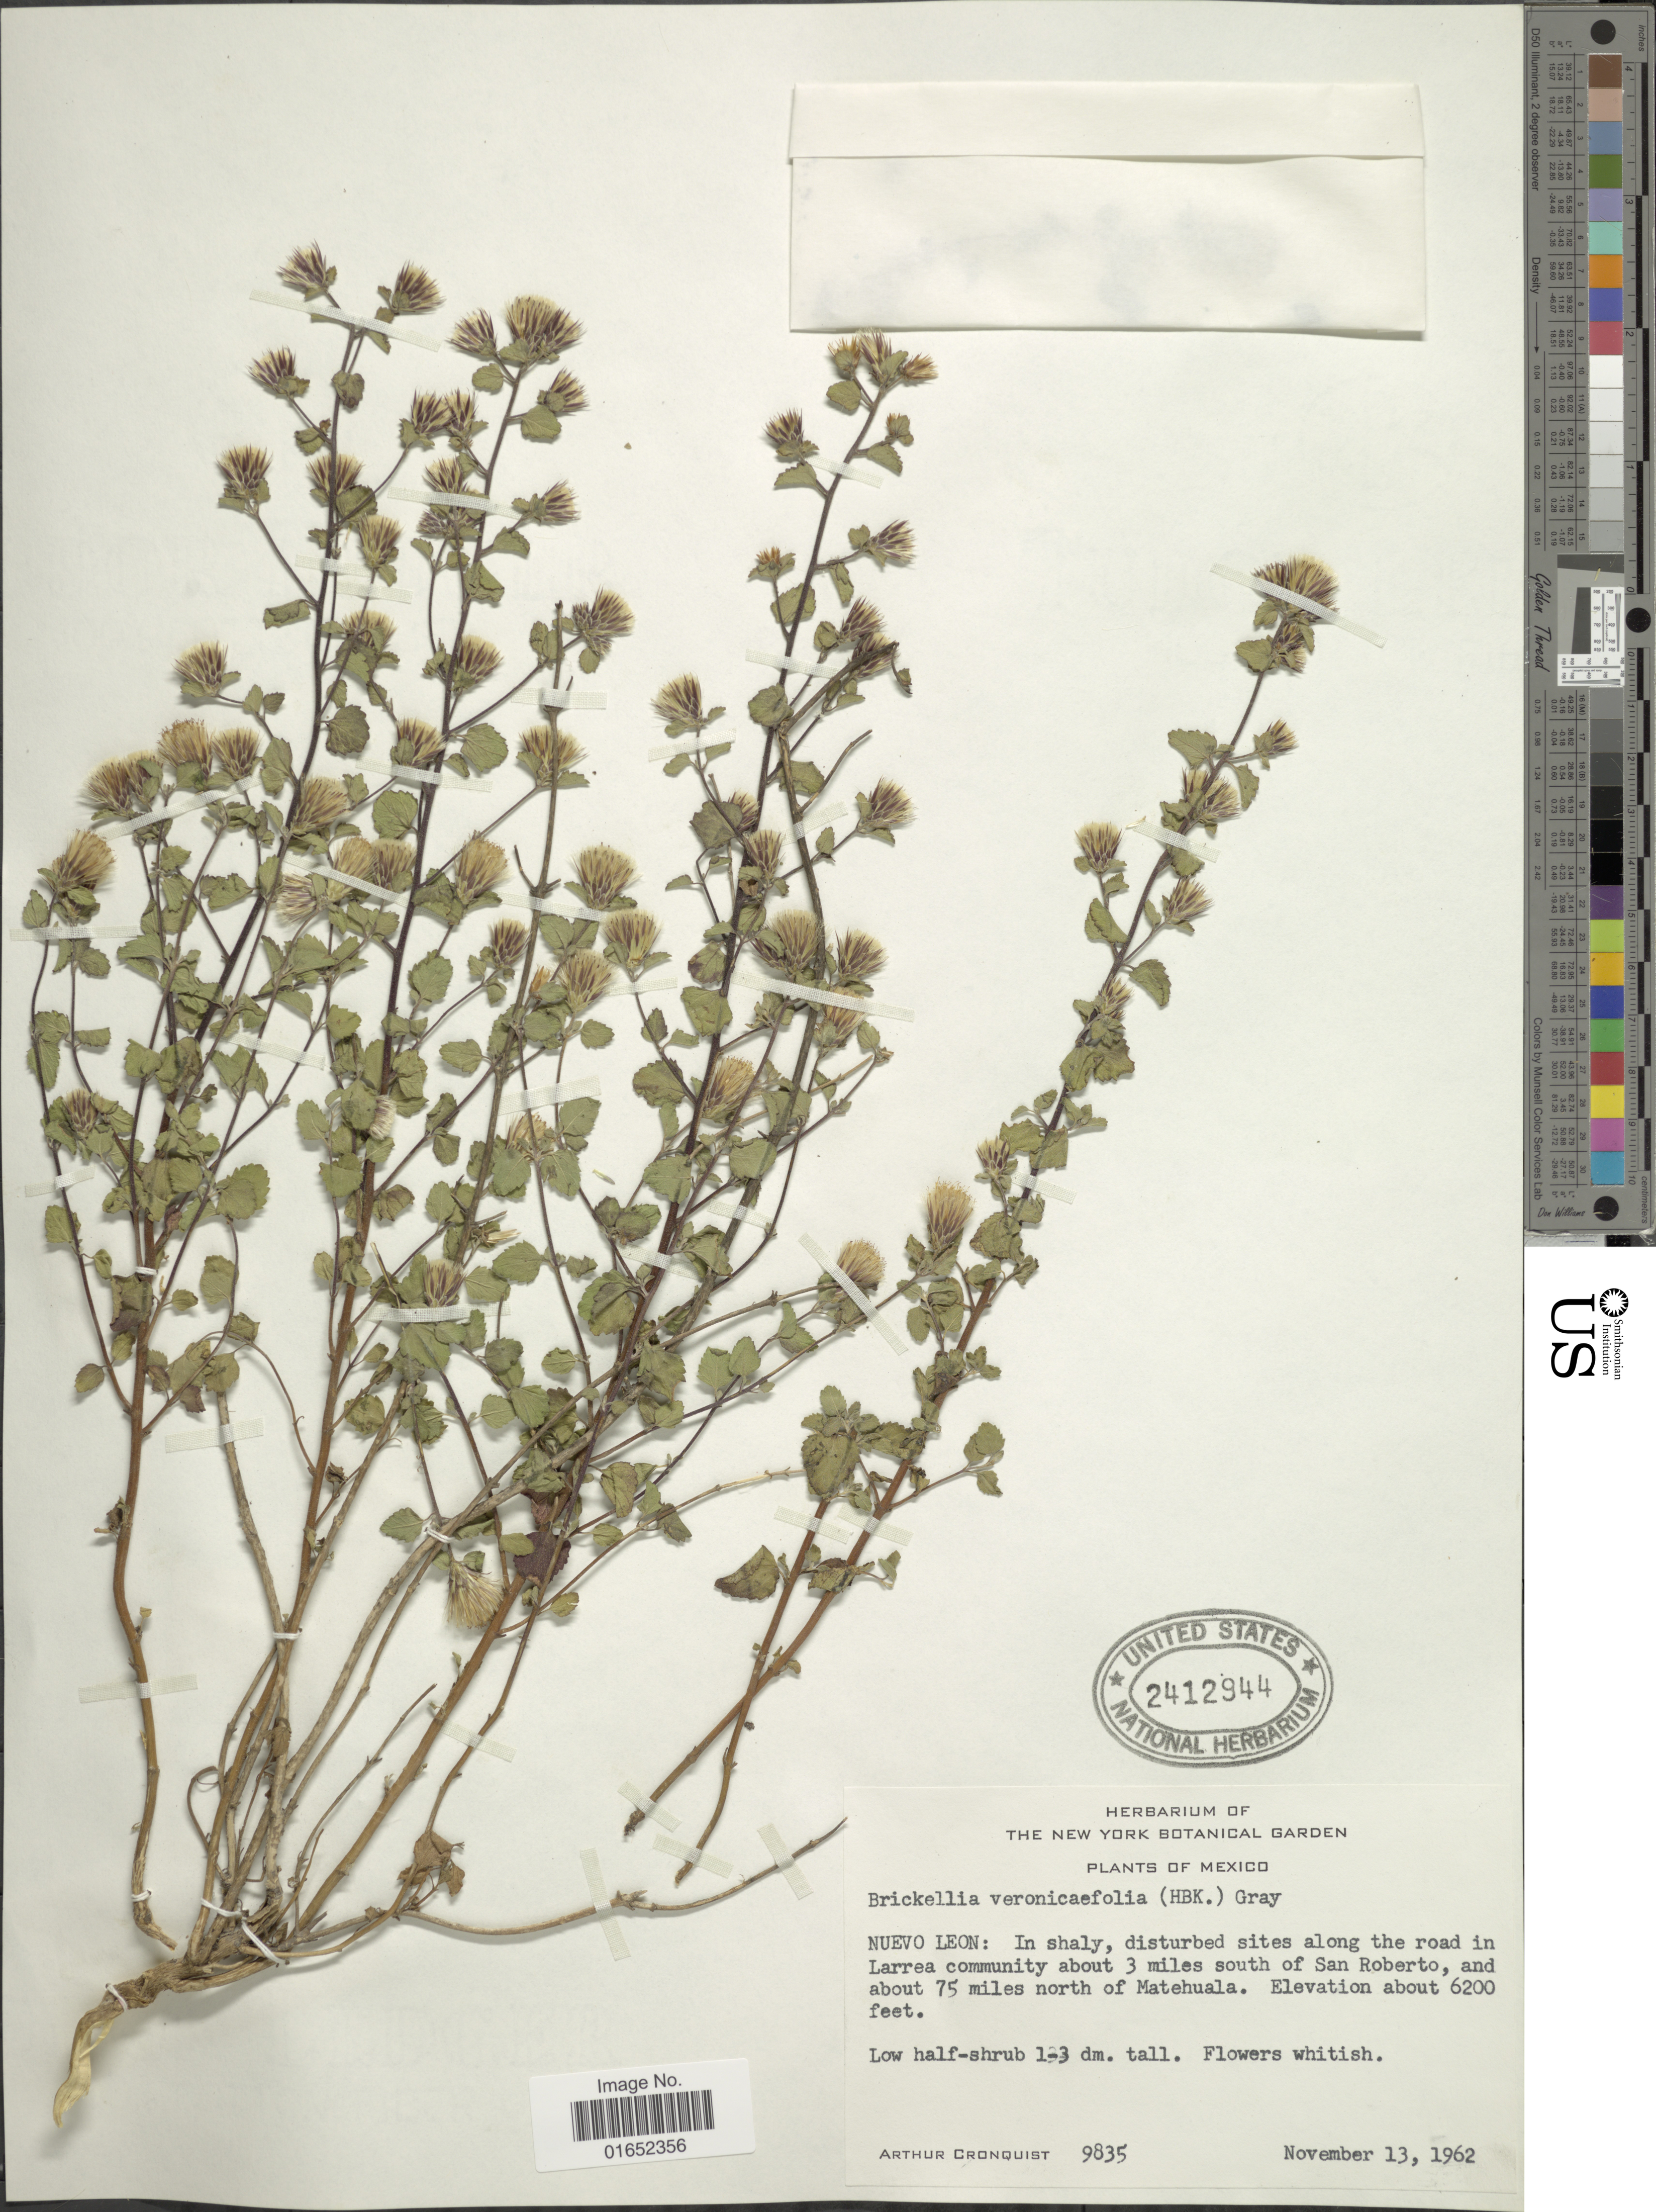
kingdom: Plantae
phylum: Tracheophyta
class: Magnoliopsida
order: Asterales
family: Asteraceae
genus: Brickellia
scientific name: Brickellia veronicaefolia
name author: (Kunth) A. Gray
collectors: A. J. Cronquist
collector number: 9835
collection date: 1962-11-13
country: Mexico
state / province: Nuevo León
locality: In shaly, disturbed sites along the road in Larrea community about 3 miles south of San Roberto, and about 75 miles north of Matehuala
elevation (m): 1890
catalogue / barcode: US 2412944